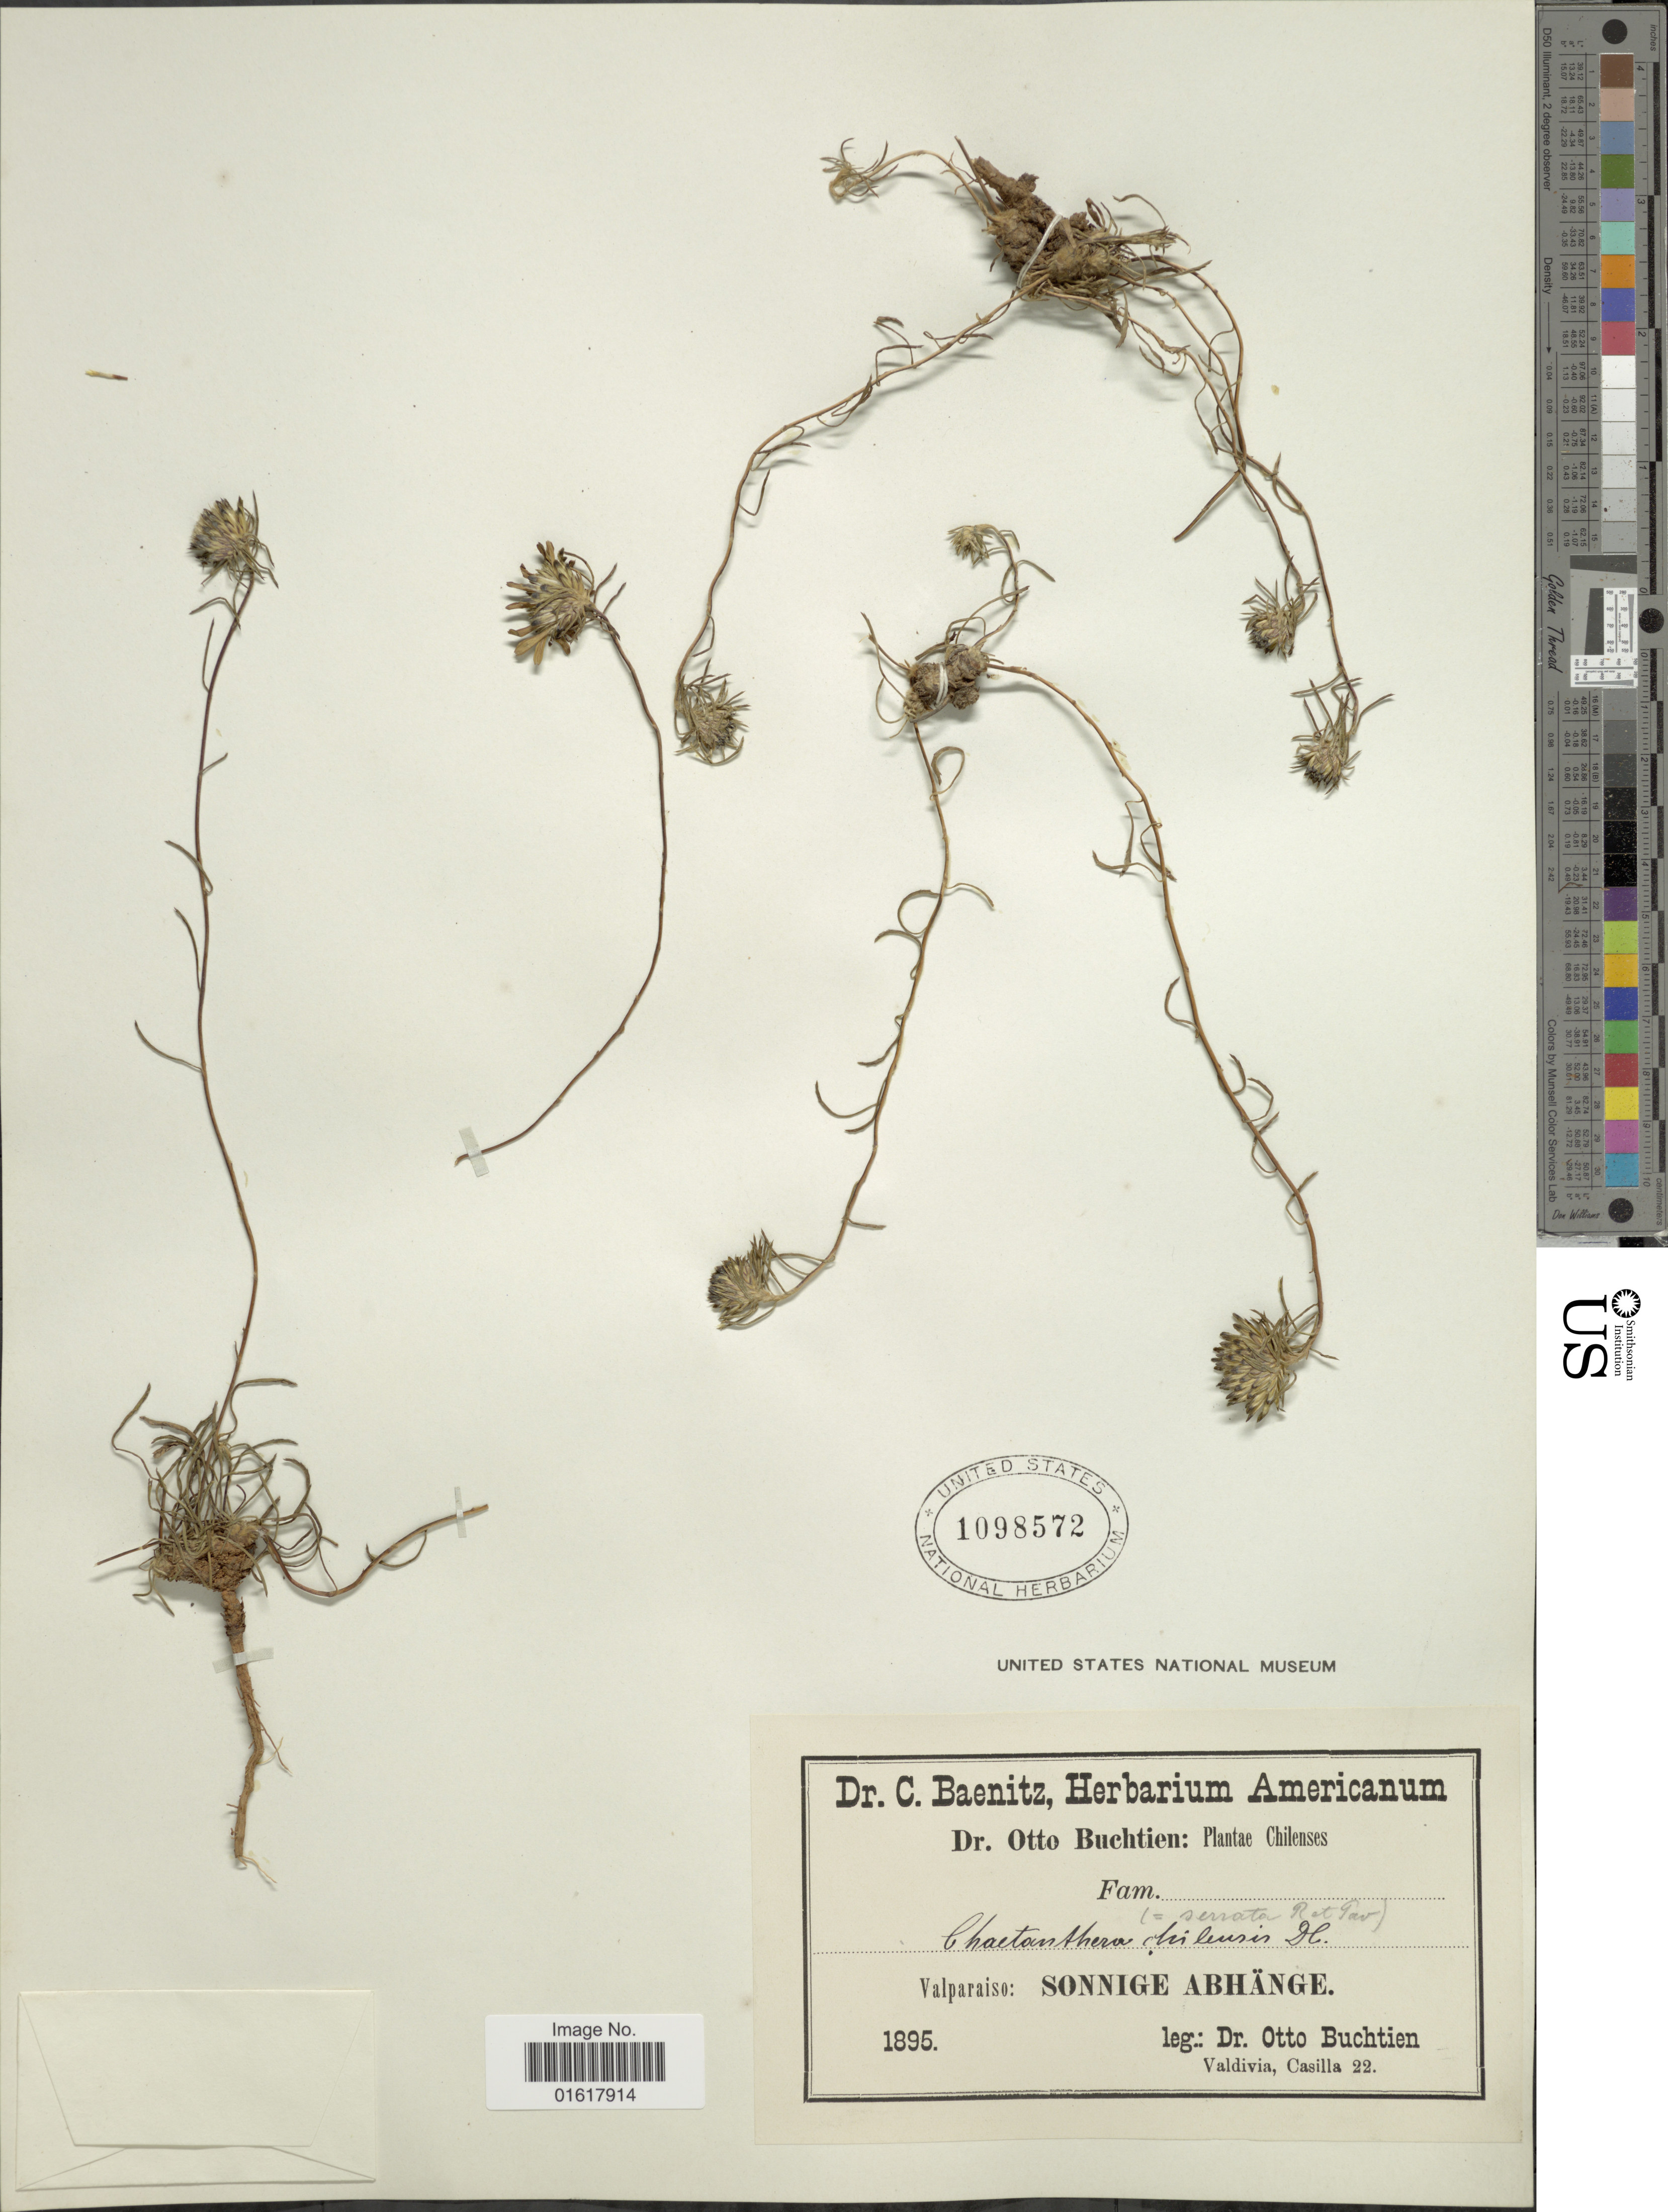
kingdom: Plantae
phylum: Tracheophyta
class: Magnoliopsida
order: Asterales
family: Asteraceae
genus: Chaetanthera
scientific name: Chaetanthera serrata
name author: Ruiz & Pav.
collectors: O. Buchtien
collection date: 1895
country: Chile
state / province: Valparaíso (V)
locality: Sonnige Abhänge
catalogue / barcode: US 1098572